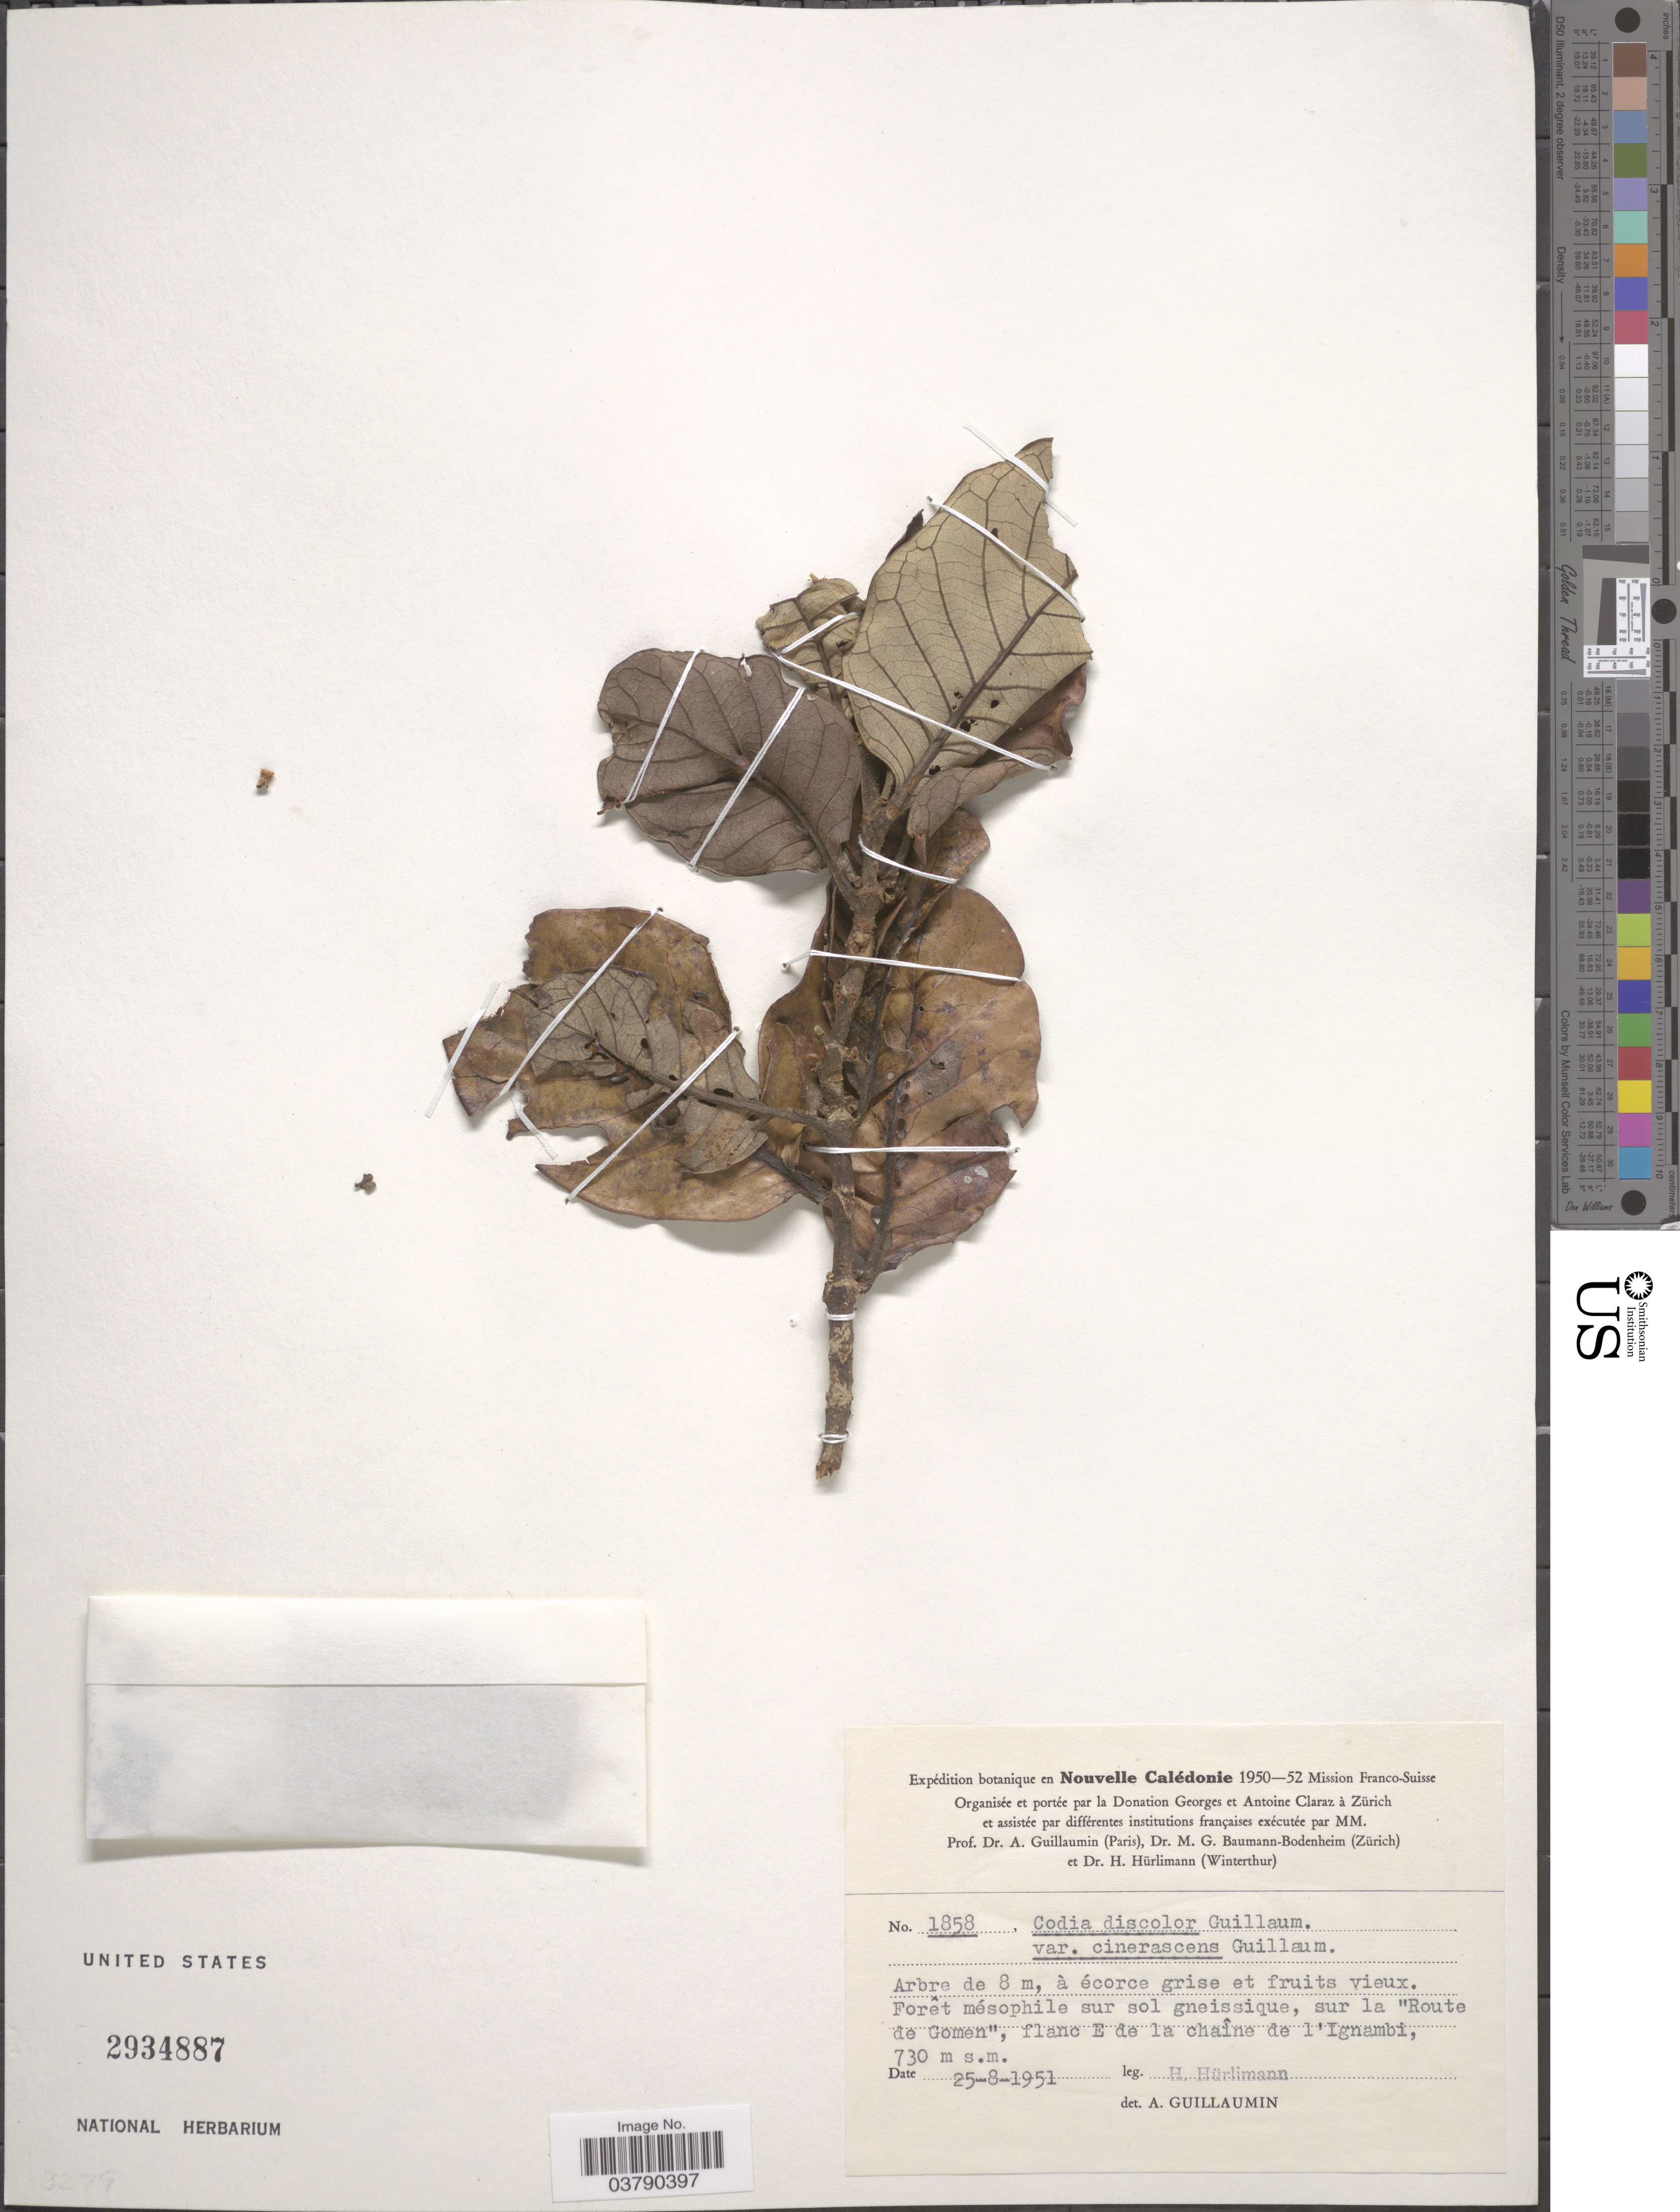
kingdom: Plantae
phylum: Tracheophyta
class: Magnoliopsida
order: Oxalidales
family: Cunoniaceae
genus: Codia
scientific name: Codia albifrons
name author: (Brongn. ex Schinz & Guillaumin) Baker f.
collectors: H. Hürlimann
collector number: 1858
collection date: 1951-08-25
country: New Caledonia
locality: Sur la "route de gomen", flanc E de la chaîne de l'Ignambi.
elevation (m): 730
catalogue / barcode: US 2934887